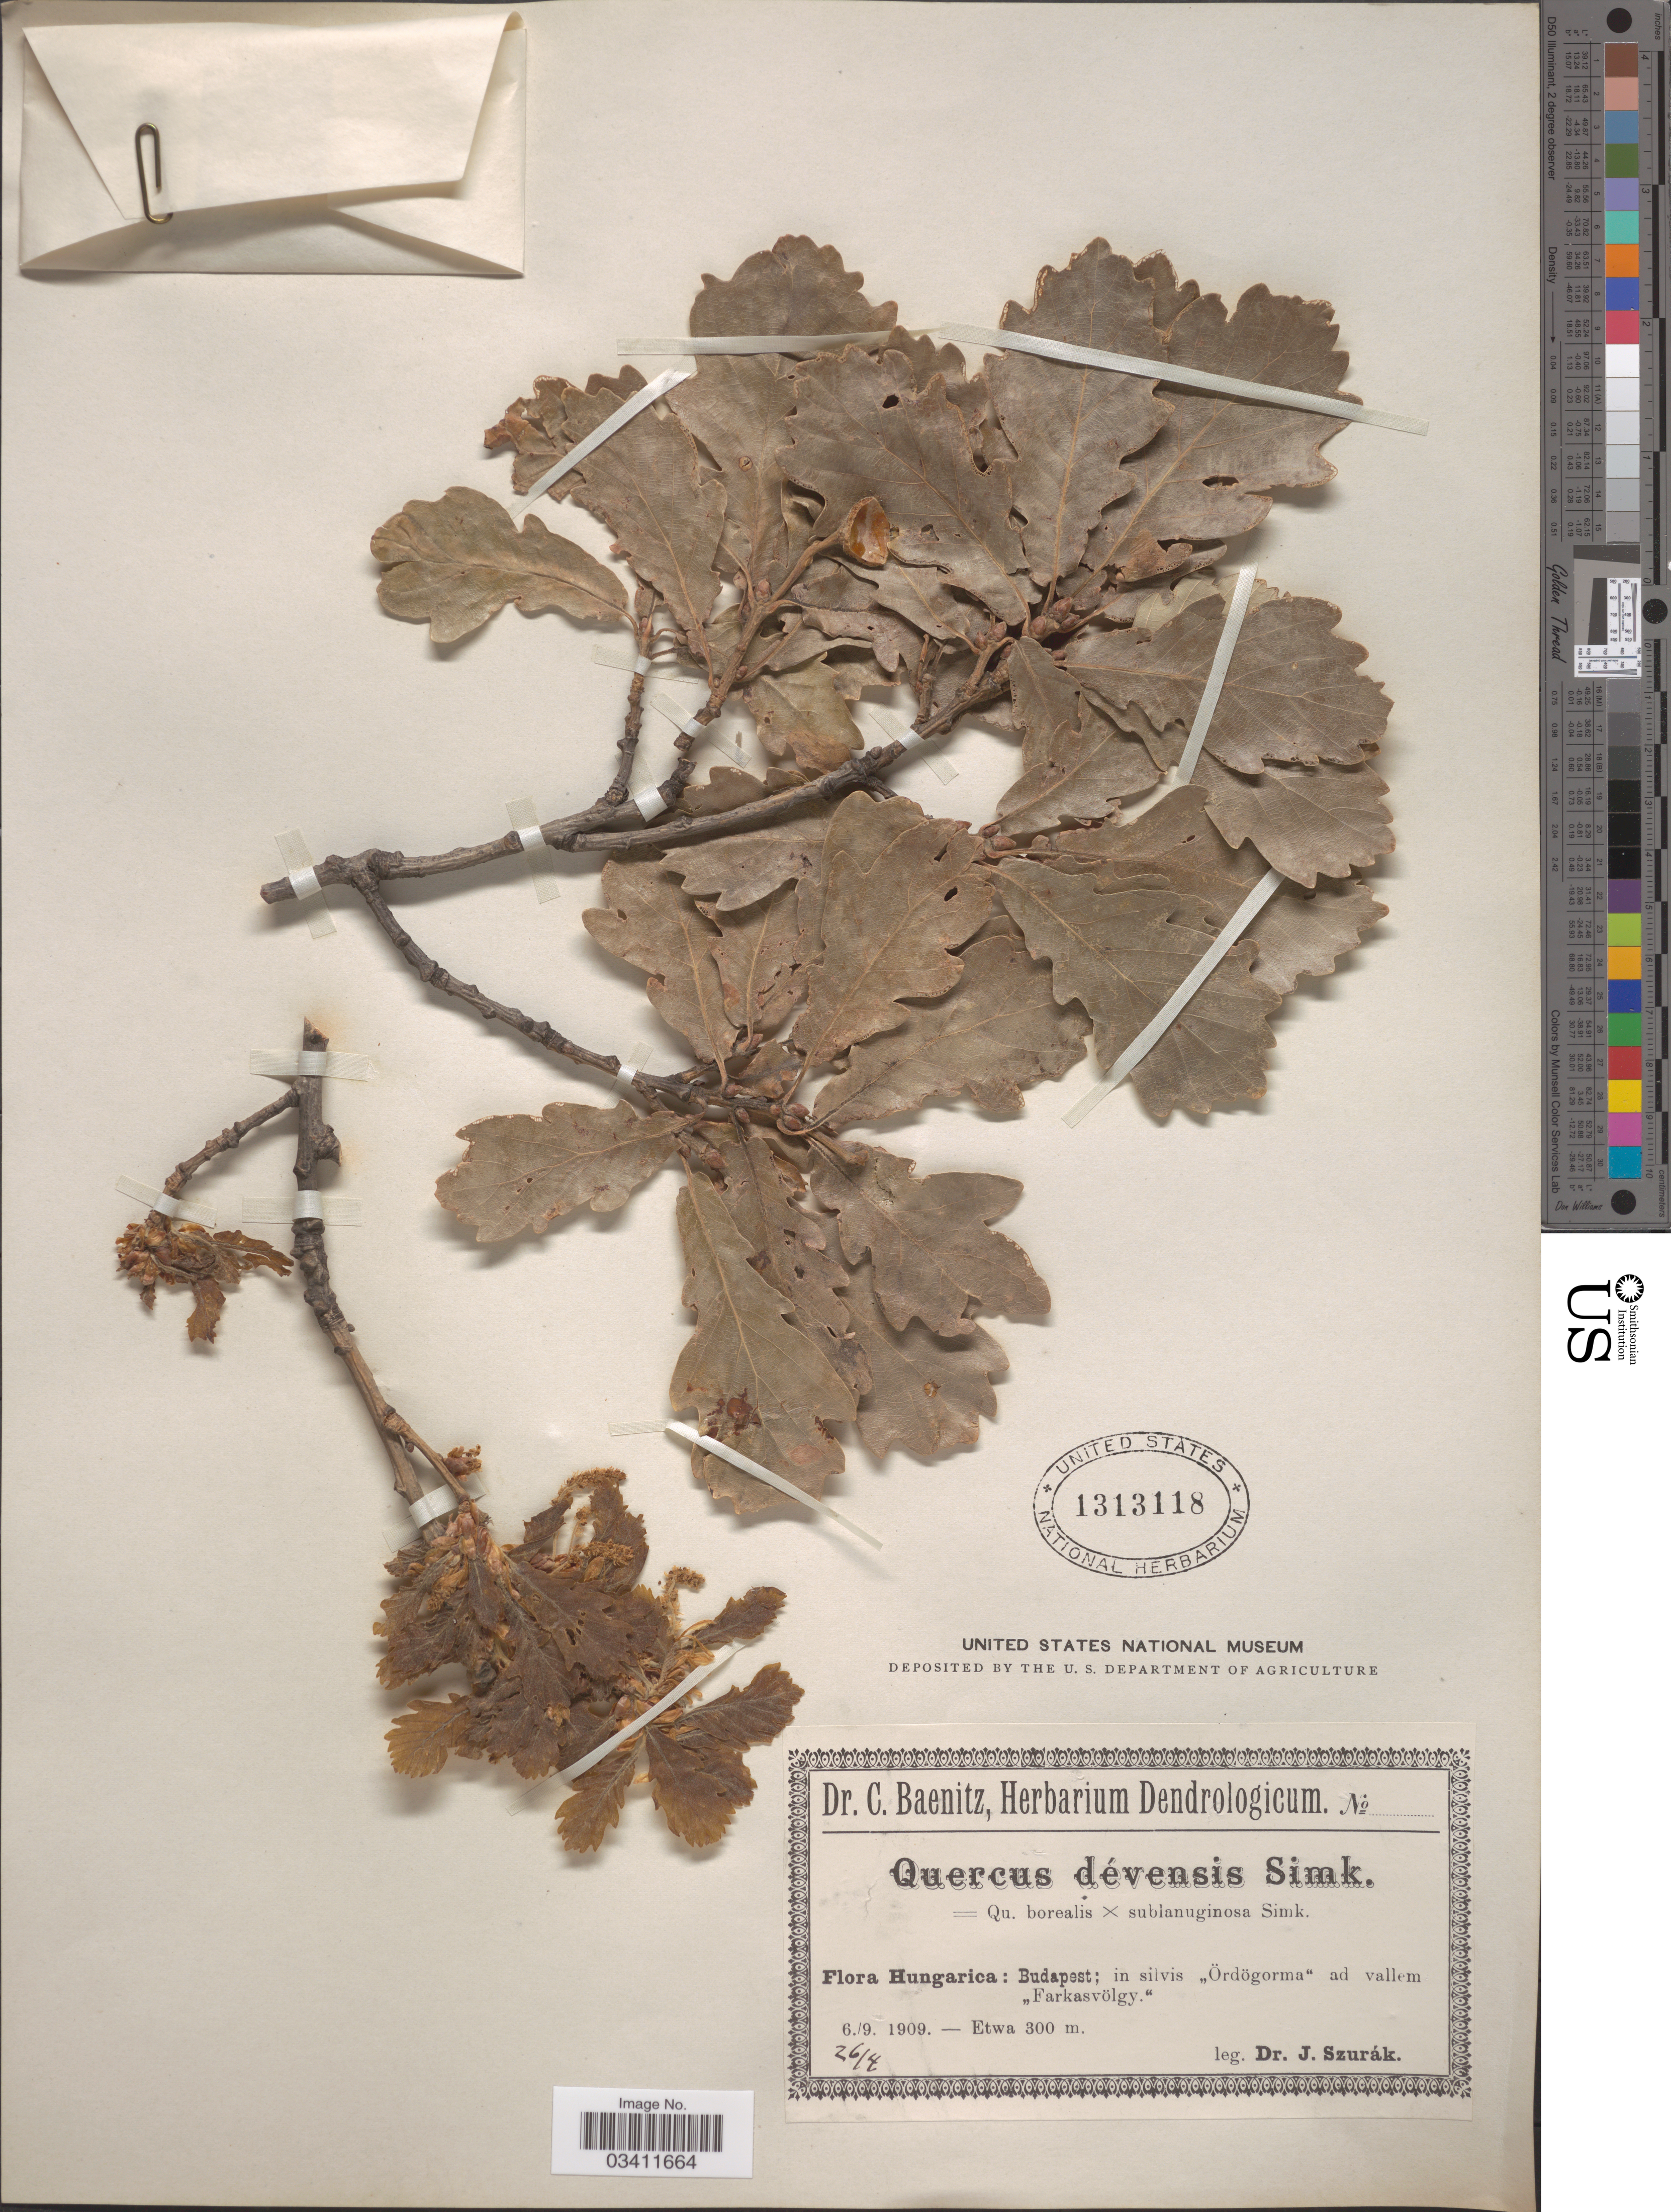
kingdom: Plantae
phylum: Tracheophyta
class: Magnoliopsida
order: Fagales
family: Fagaceae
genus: Quercus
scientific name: Quercus x devensis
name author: Simonk.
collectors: J. Szurak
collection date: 1909-04-26/1909-09-06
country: Hungary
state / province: Budapest, Capital District of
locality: Budapest; in silvis "Ördögorma" ad vallem "Farkasvölgy".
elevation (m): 300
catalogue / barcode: US 1313118